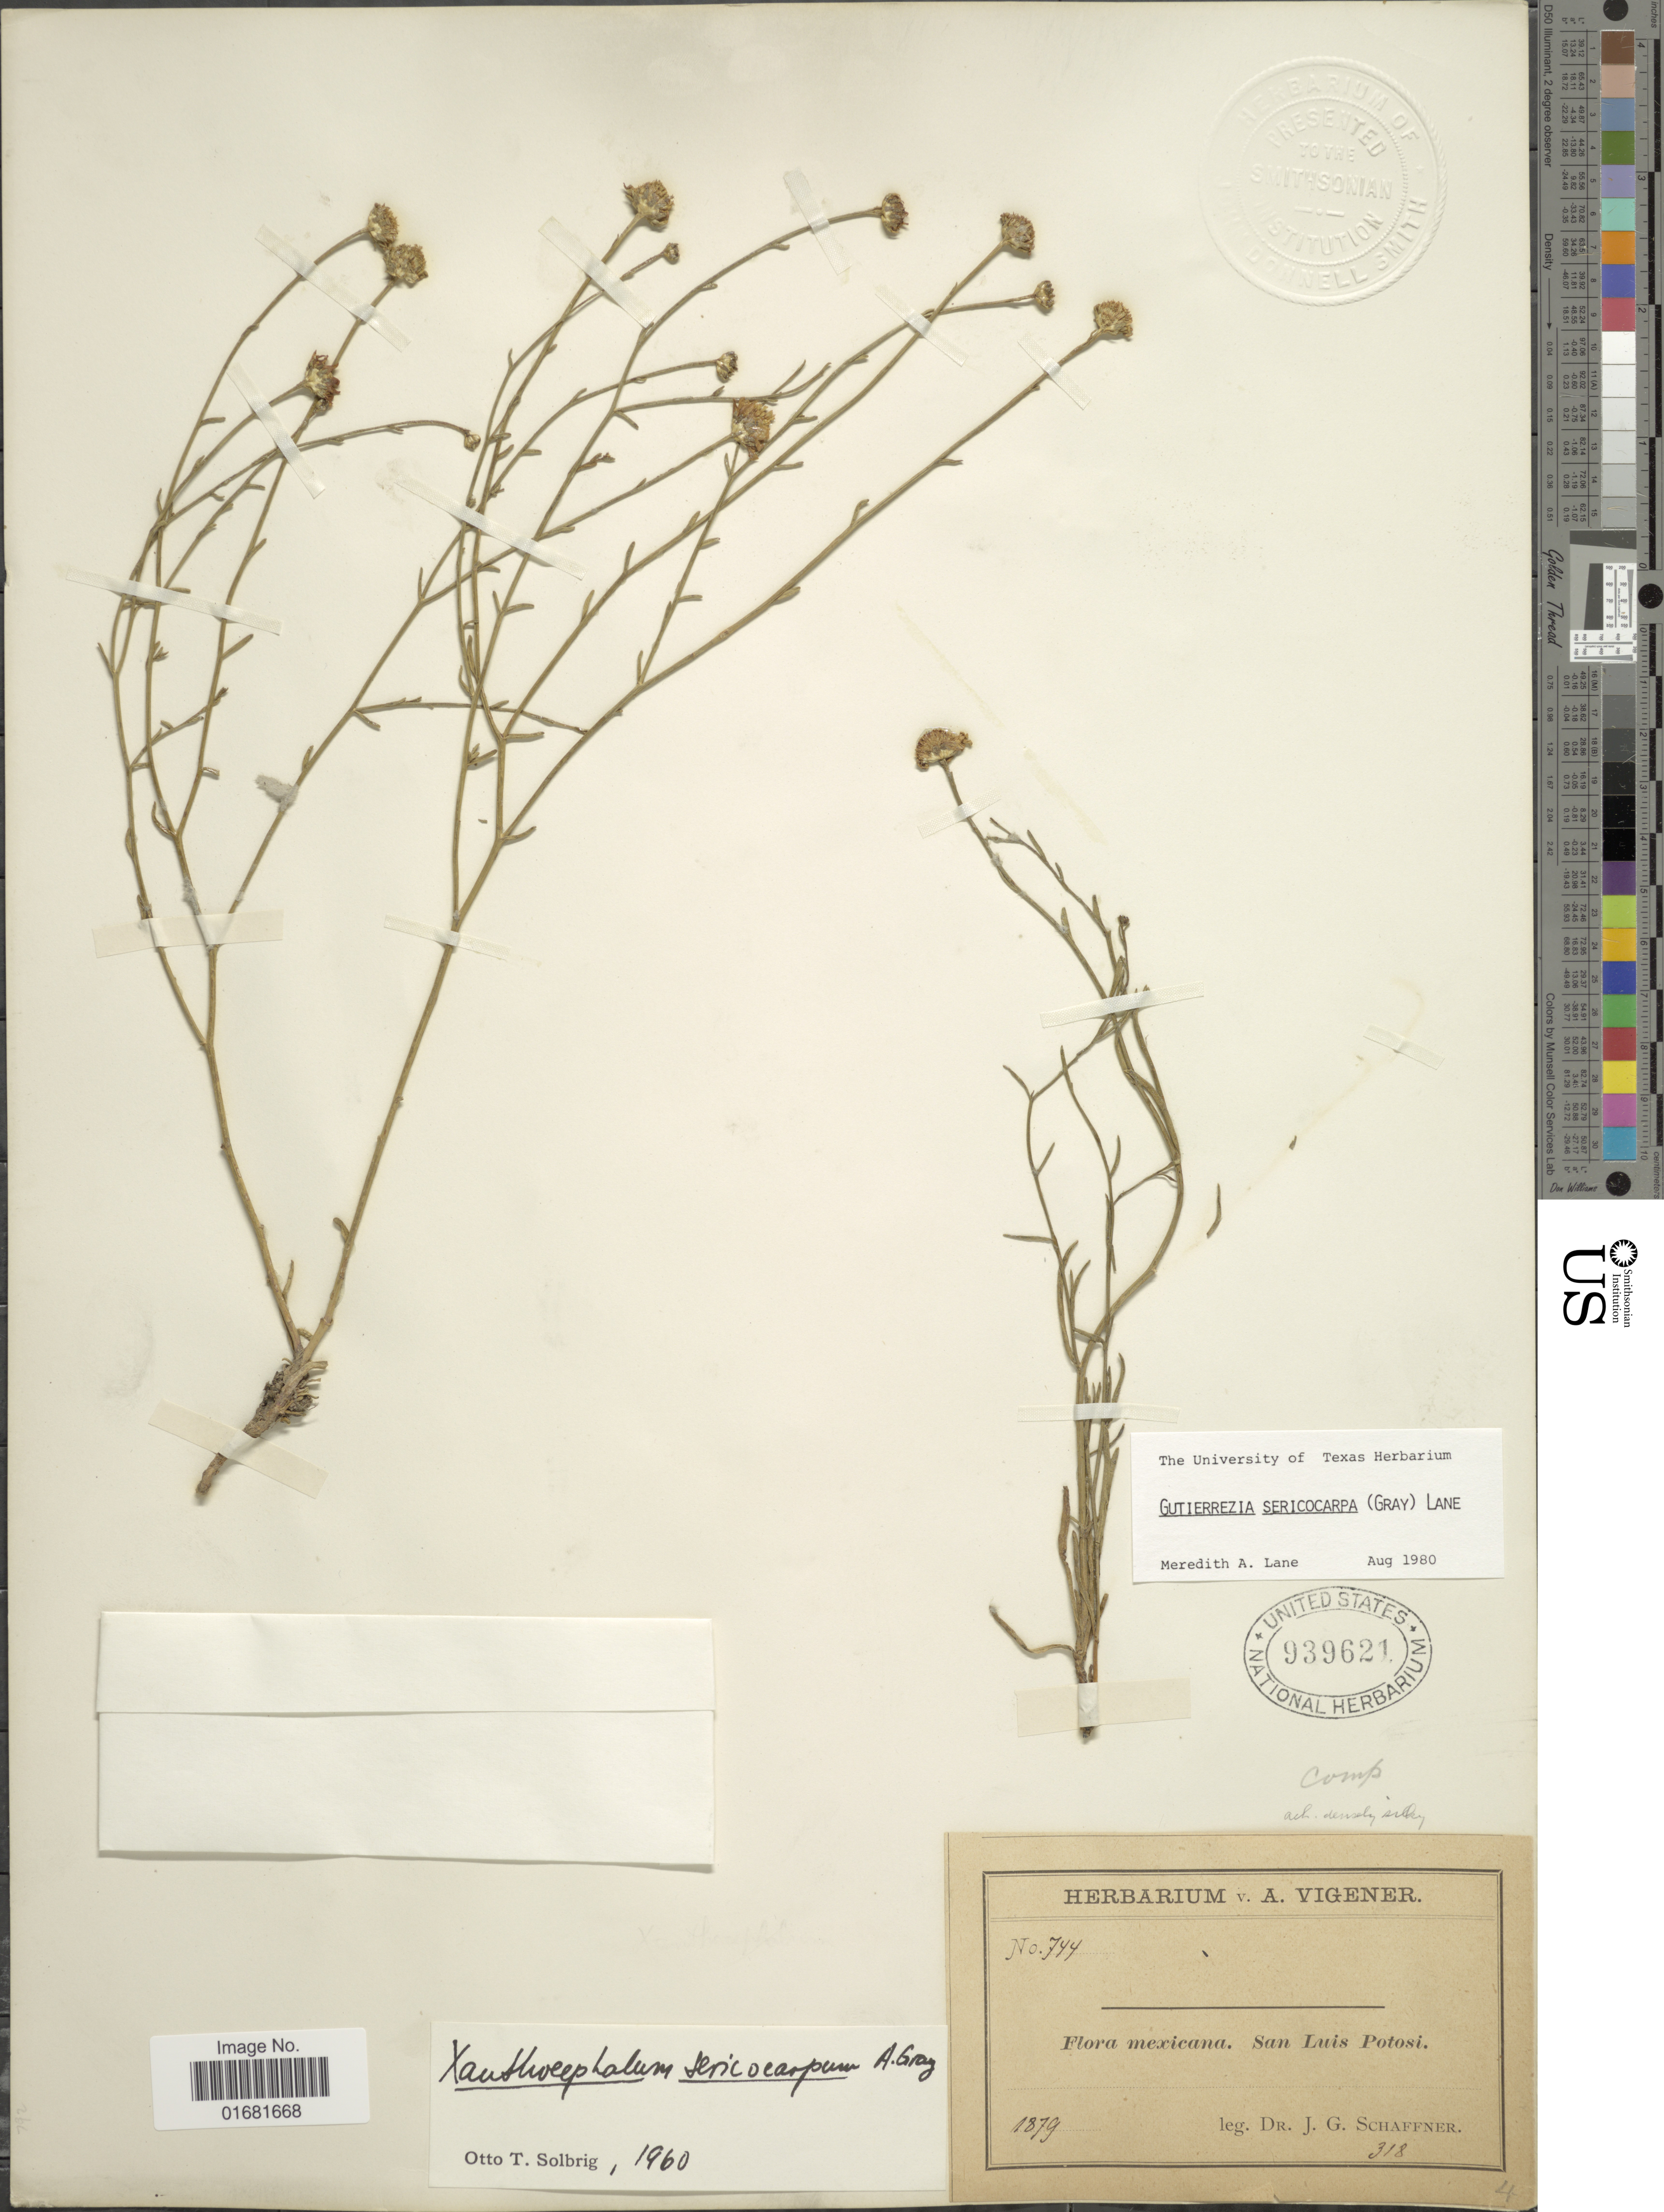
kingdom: Plantae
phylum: Tracheophyta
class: Magnoliopsida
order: Asterales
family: Asteraceae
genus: Gutierrezia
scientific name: Gutierrezia sericocarpa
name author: (A. Gray) M.A. Lane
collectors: J. G. Schaffner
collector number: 744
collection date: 1879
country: Mexico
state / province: San Luis Potosí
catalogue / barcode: US 939621